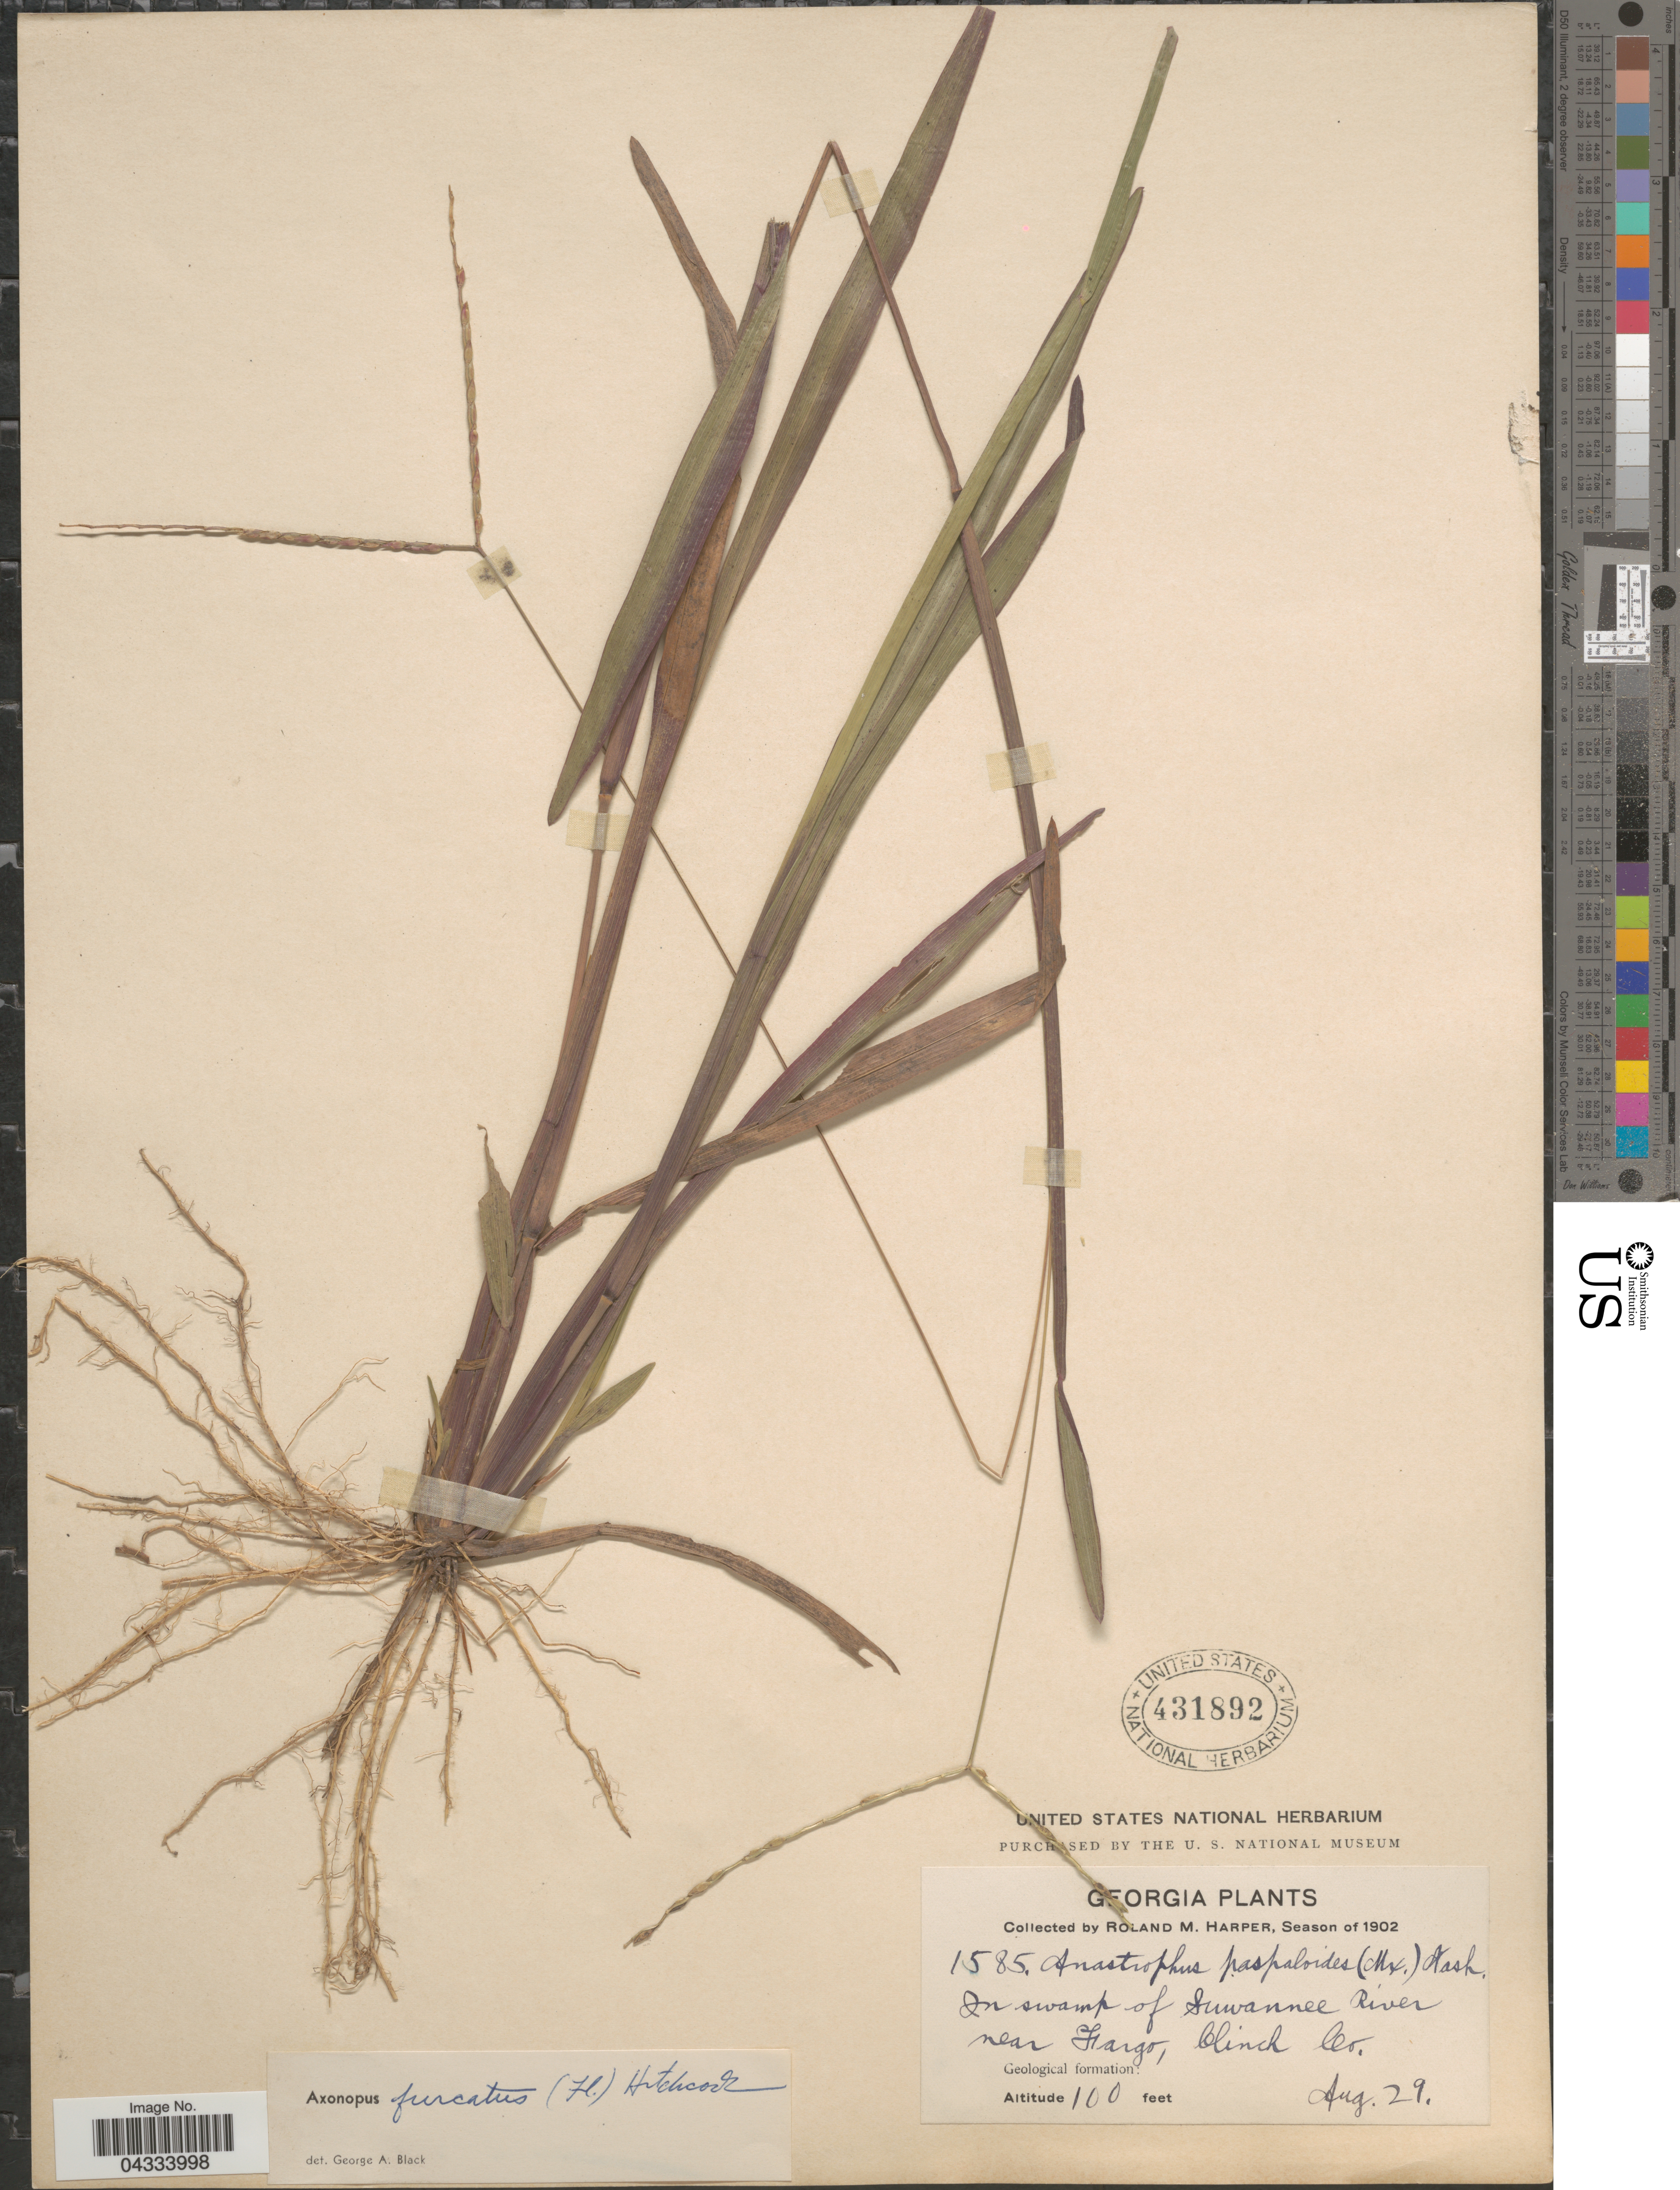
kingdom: Plantae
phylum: Tracheophyta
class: Liliopsida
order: Poales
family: Poaceae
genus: Axonopus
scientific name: Axonopus furcatus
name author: (Flüggé) Hitchc.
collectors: R. M. Harper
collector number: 1585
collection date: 1902-08-29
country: United States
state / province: Georgia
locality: In swamp of Suwannee River near Fargo, Clinch Co.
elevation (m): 30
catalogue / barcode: US 431892